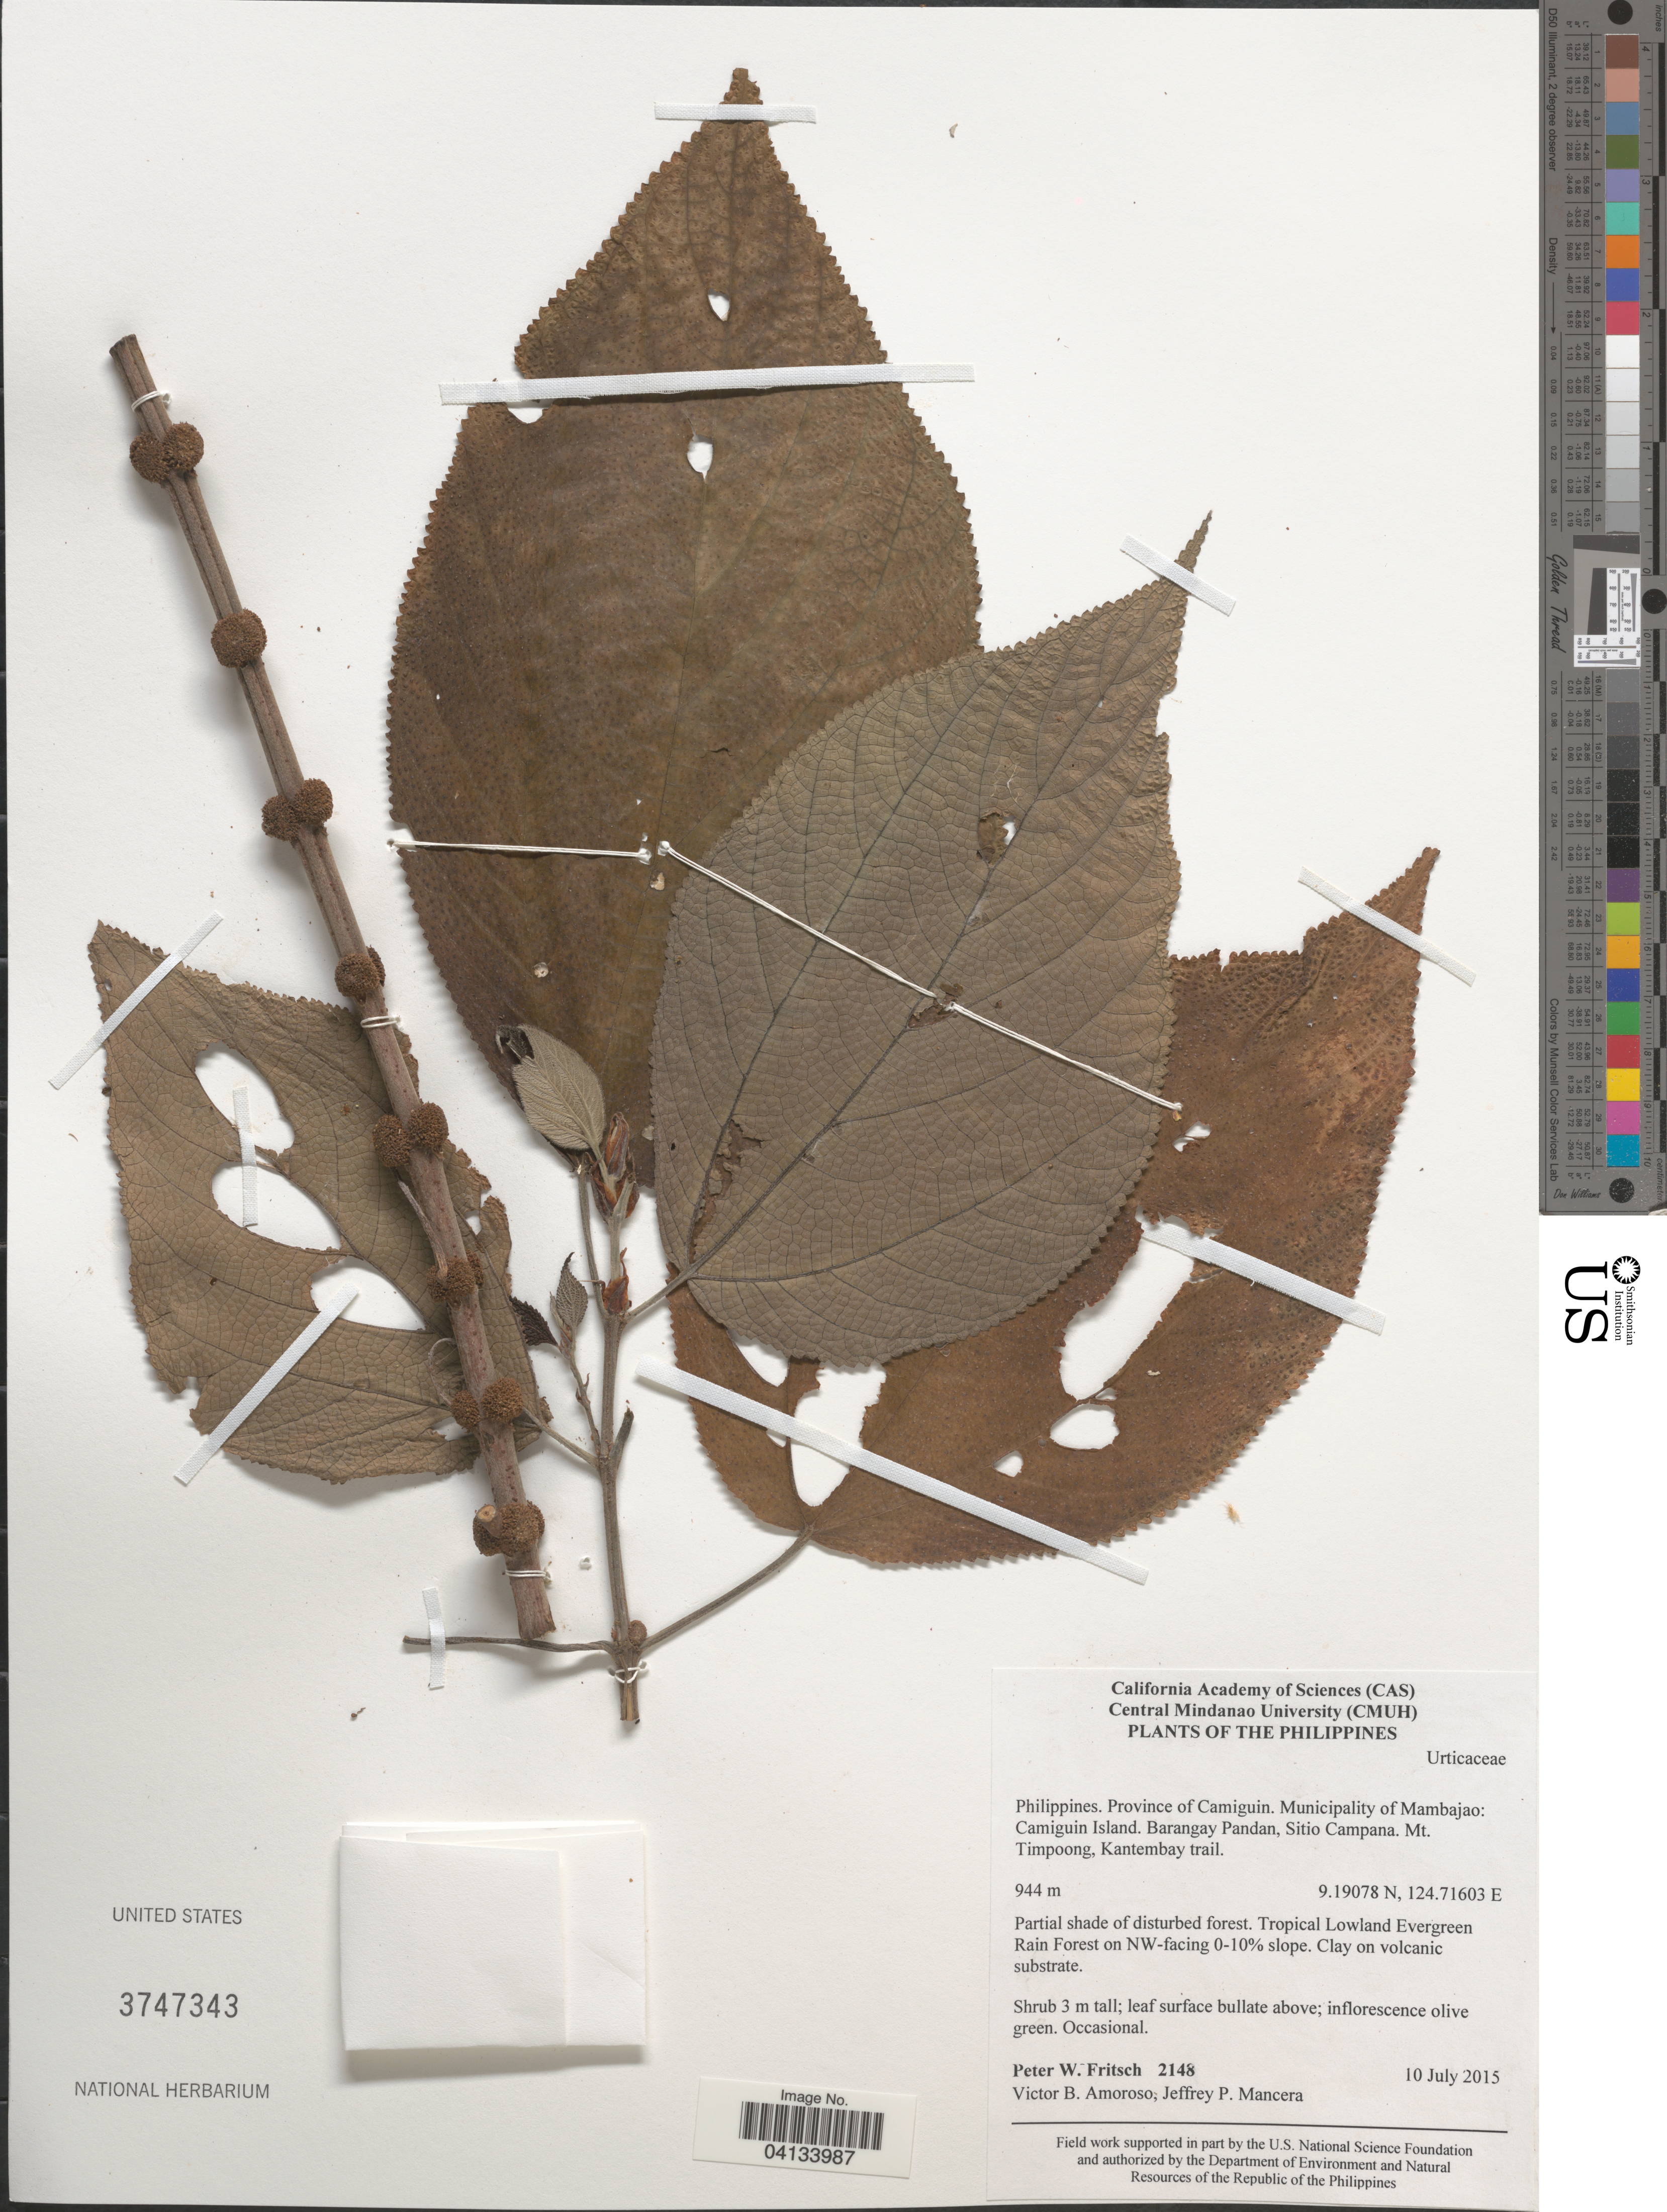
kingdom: Plantae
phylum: Tracheophyta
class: Magnoliopsida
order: Rosales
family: Urticaceae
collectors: P. W. Fritsch, V. Amoroso & J. Mancera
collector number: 2148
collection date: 2015-07-10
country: Philippines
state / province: Northern Mindanao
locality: Province of Camiguin. Municipality of Mambajao: Camiguin Island. Barangay Pandan, Sitio Campana. Mt. Timpoong, Kantembay trail. Tropical Lowland Evergreen Rain Forest on NW-facing 0-10% slope.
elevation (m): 944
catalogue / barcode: US 3747343